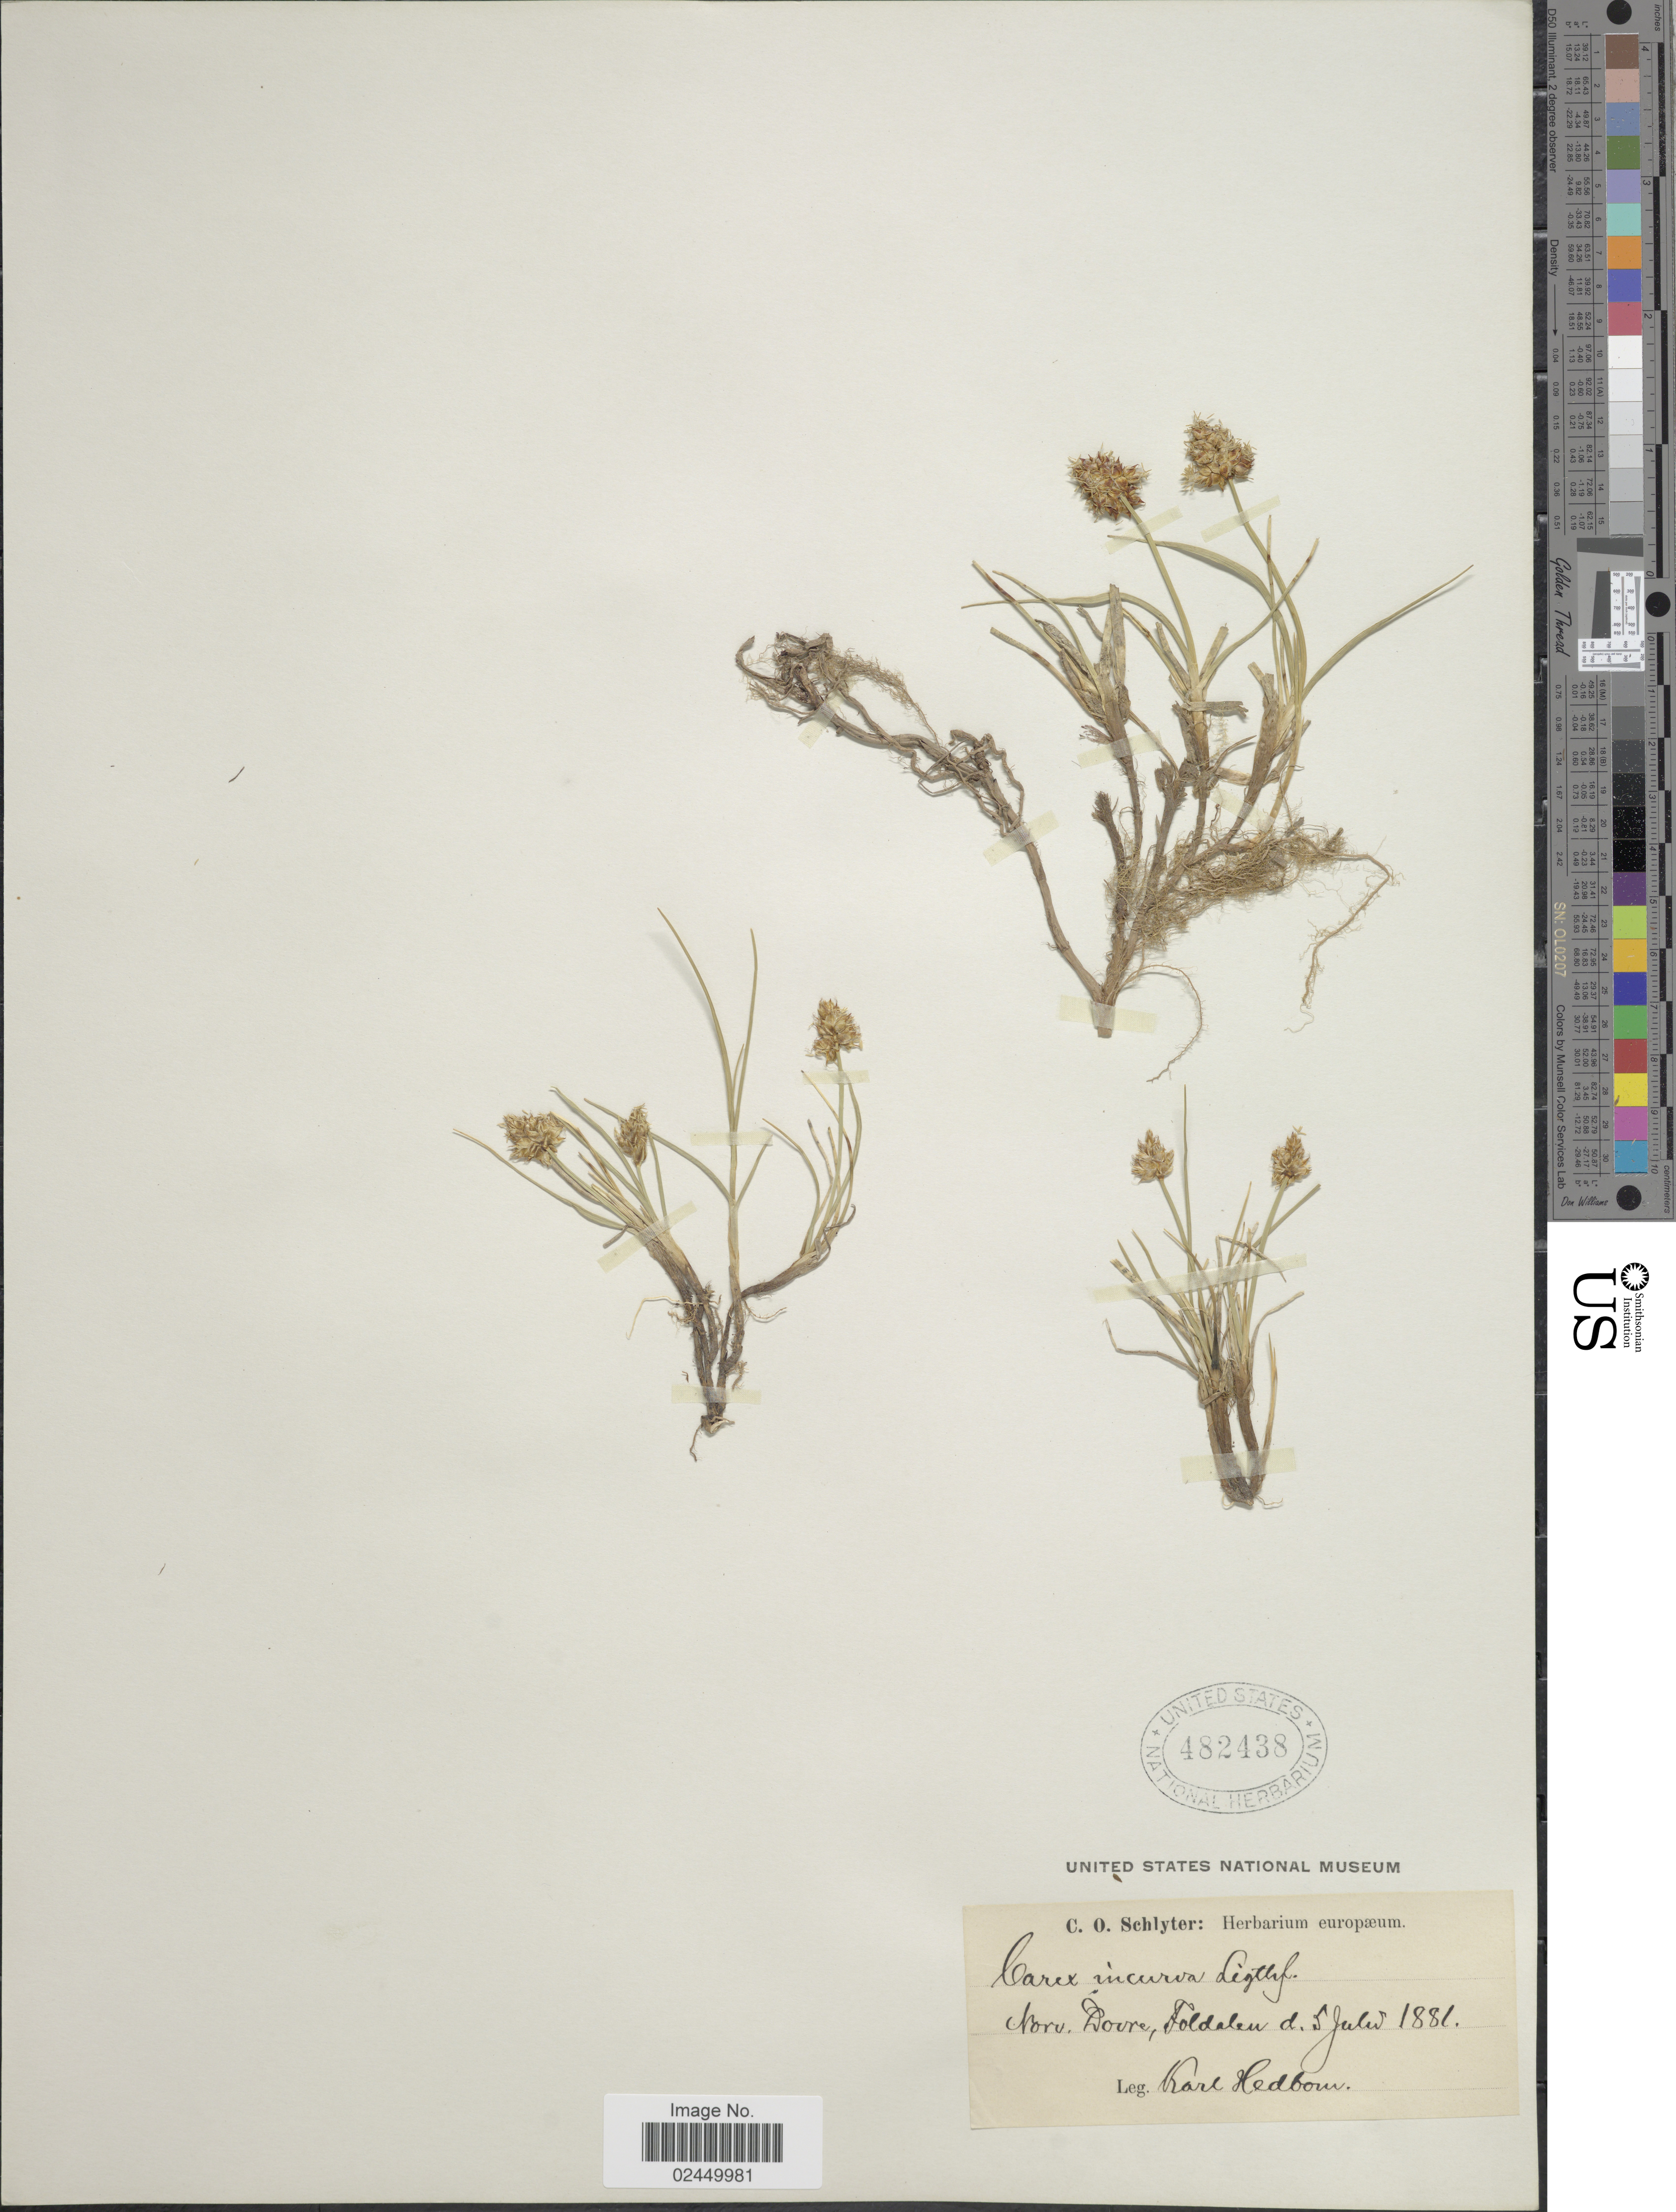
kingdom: Plantae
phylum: Tracheophyta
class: Liliopsida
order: Poales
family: Cyperaceae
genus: Carex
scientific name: Carex maritima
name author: Gunnerus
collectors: K. Hedbom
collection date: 1881-07-05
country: Norway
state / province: Oppland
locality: Norv. Dovre, Foldalen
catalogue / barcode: US 482438